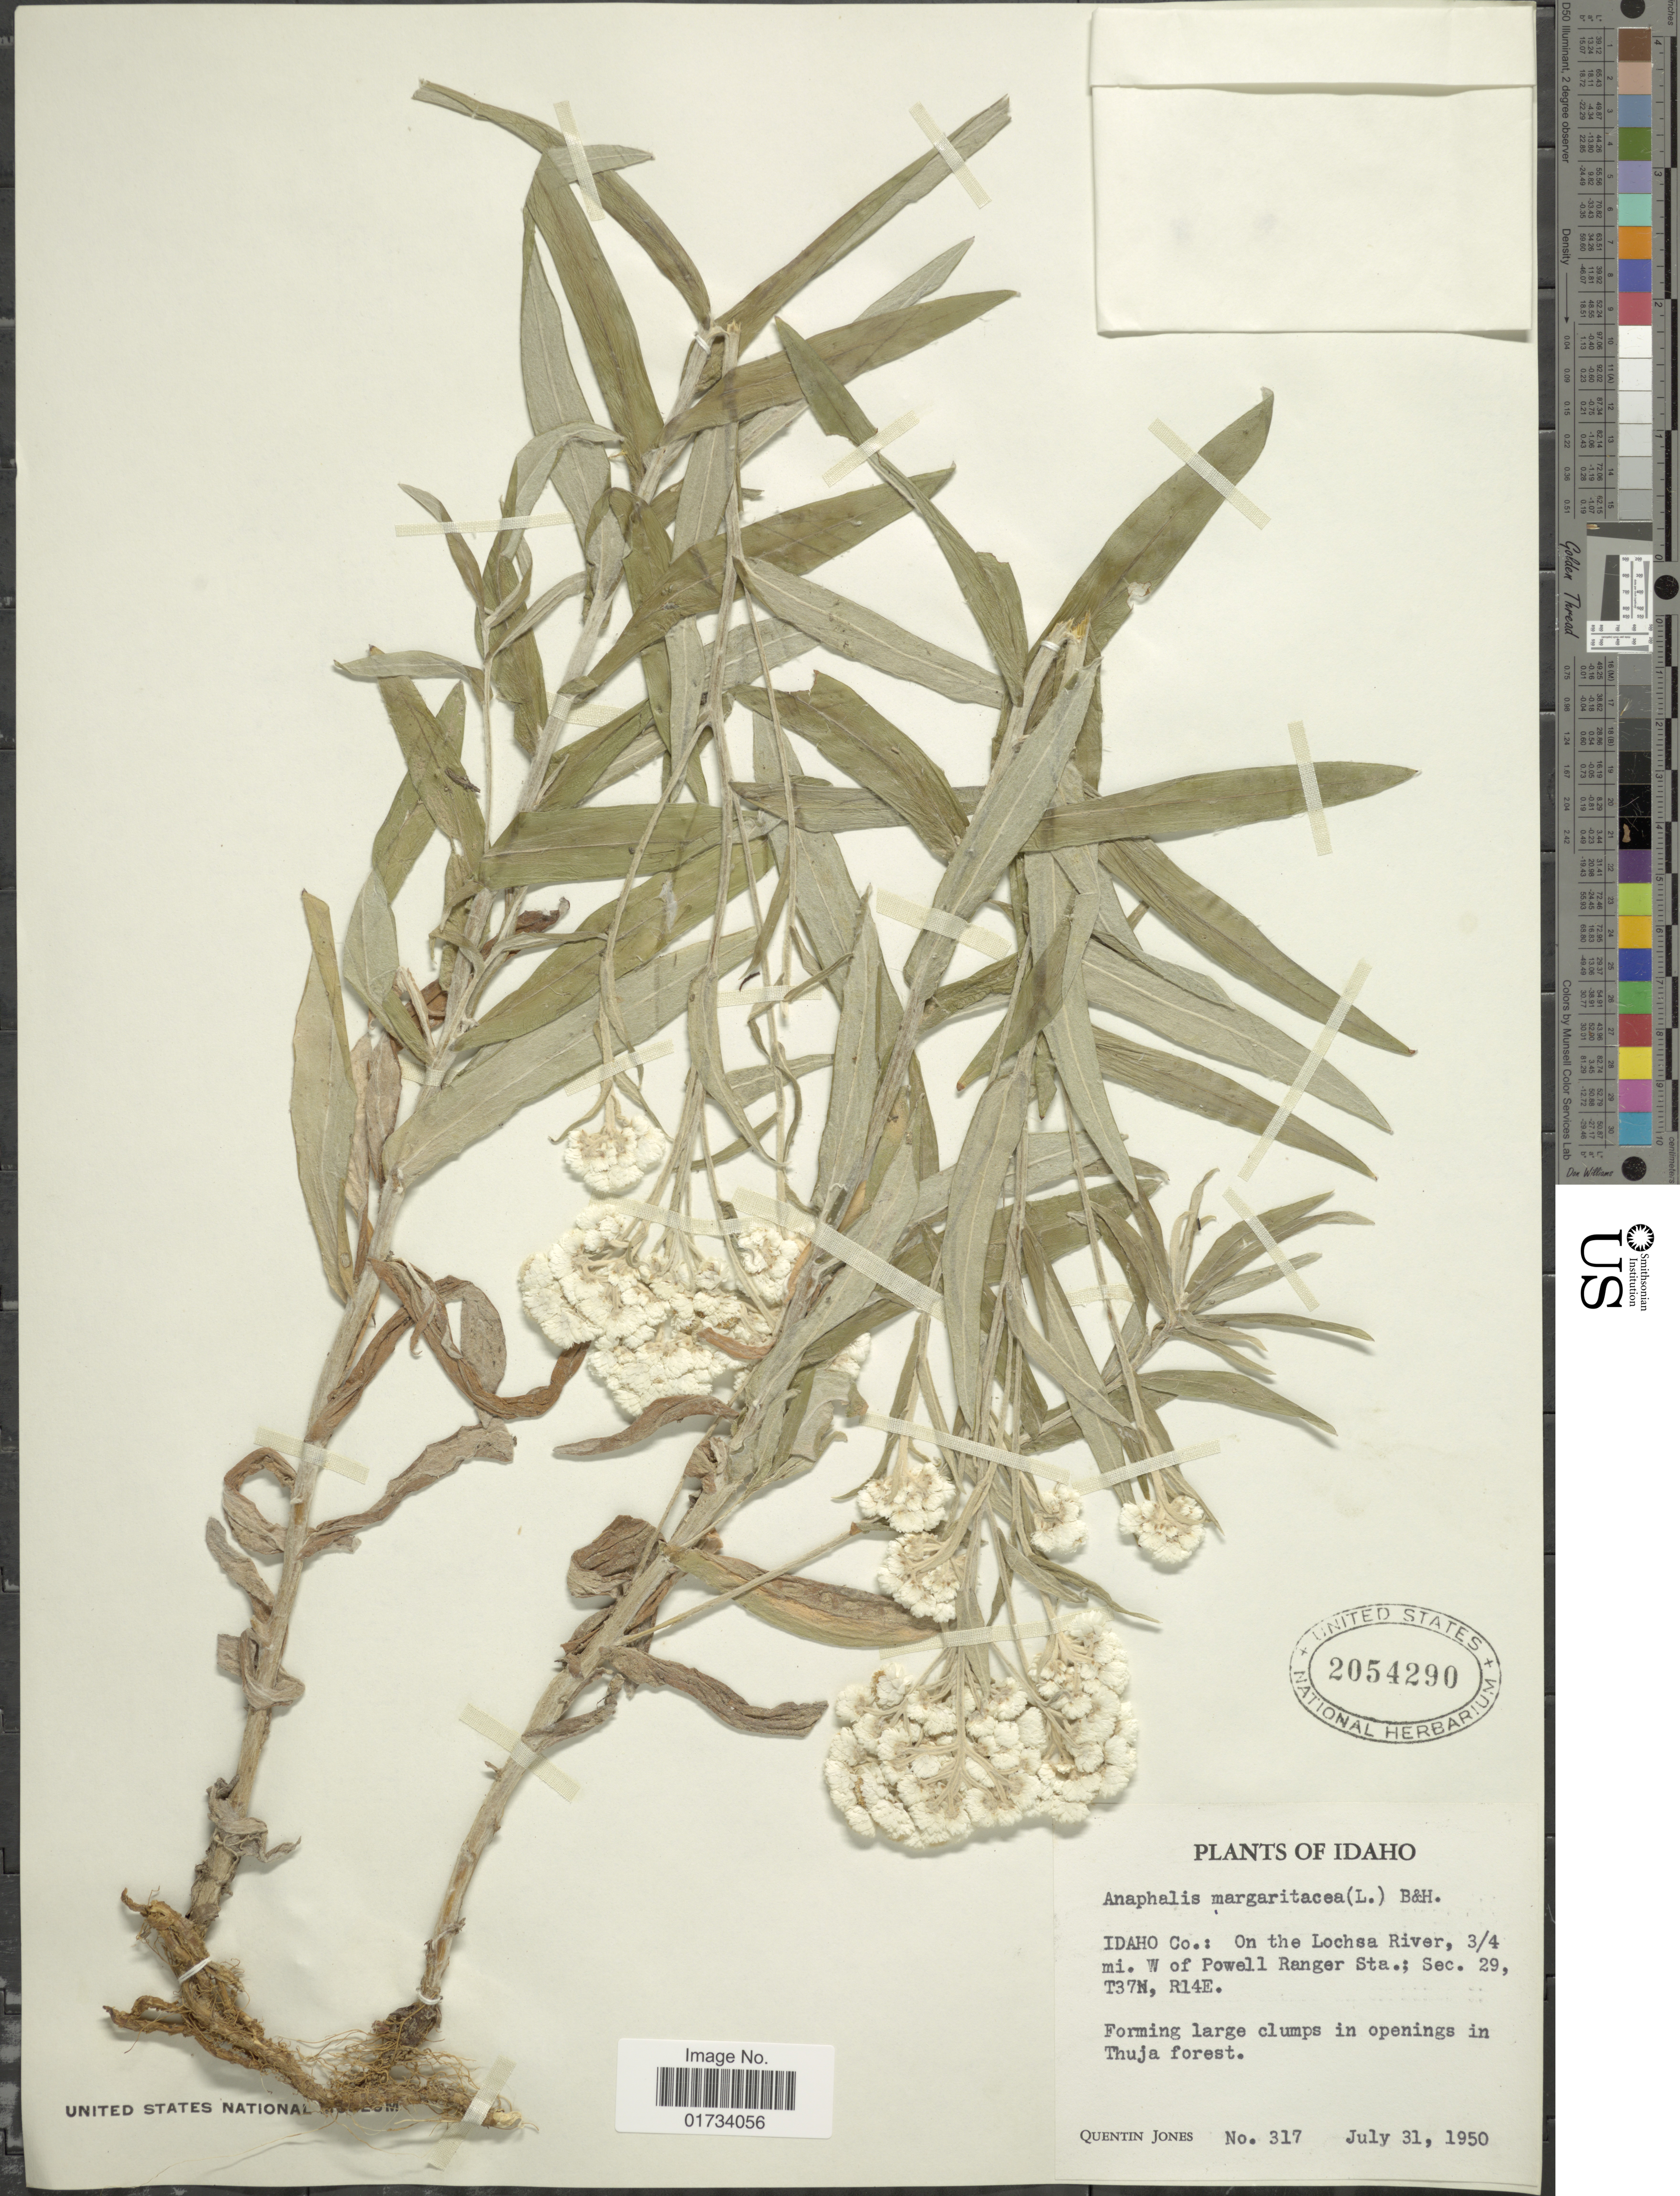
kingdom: Plantae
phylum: Tracheophyta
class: Magnoliopsida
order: Asterales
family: Asteraceae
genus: Anaphalis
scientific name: Anaphalis margaritacea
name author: (L.) Benth. & Hook. f.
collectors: Q. Jones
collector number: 317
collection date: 1950-07-31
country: United States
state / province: Idaho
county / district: Idaho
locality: on the Lochsa River, 3/4 mi. W of Powell Ranger Sta., Sec. 29, T37N, R14E, forming large clumps in openings Thuja forest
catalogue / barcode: US 2054290